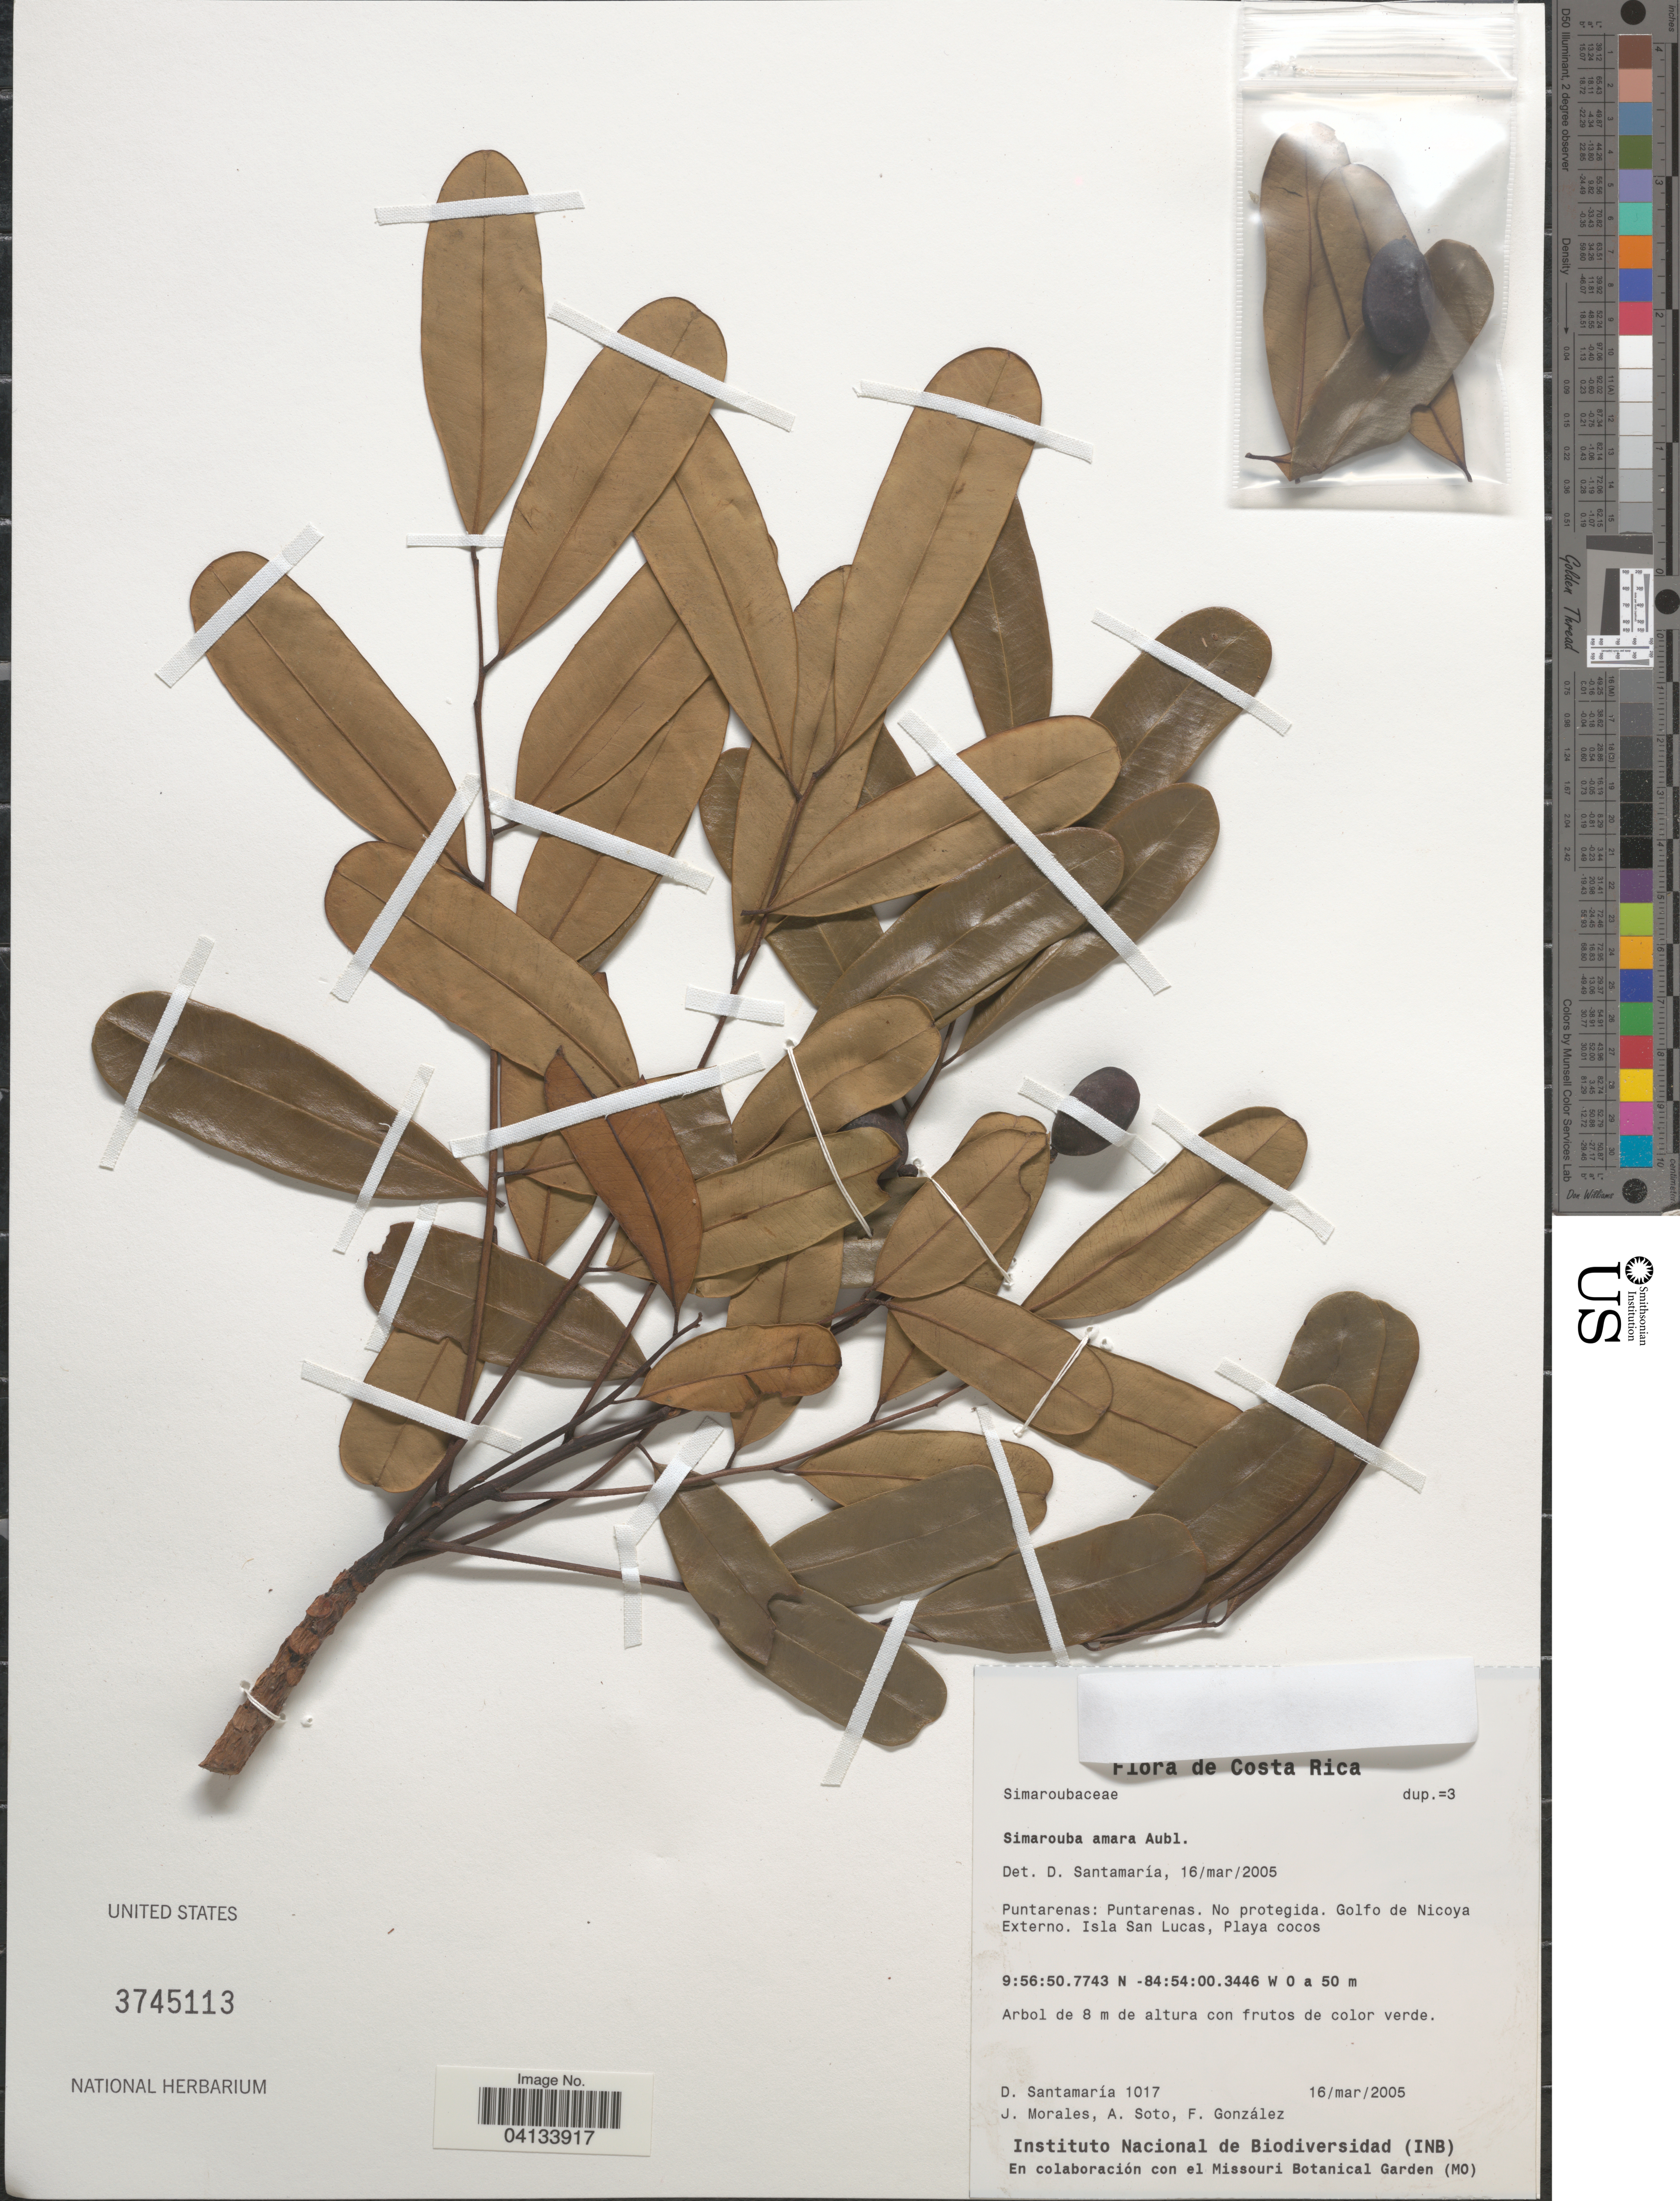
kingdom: Plantae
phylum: Tracheophyta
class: Magnoliopsida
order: Sapindales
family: Simaroubaceae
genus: Simarouba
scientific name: Simarouba amara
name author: Aubl.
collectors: D. Santamaria, J. Morales, A. Soto & F. González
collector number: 1017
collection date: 2005-03-16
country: Costa Rica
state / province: Puntarenas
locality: Puntarenas. No protegida. Golfo de Nicoya Externo. Isla San Lucas, Playa cocos.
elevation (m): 0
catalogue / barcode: US 3745113